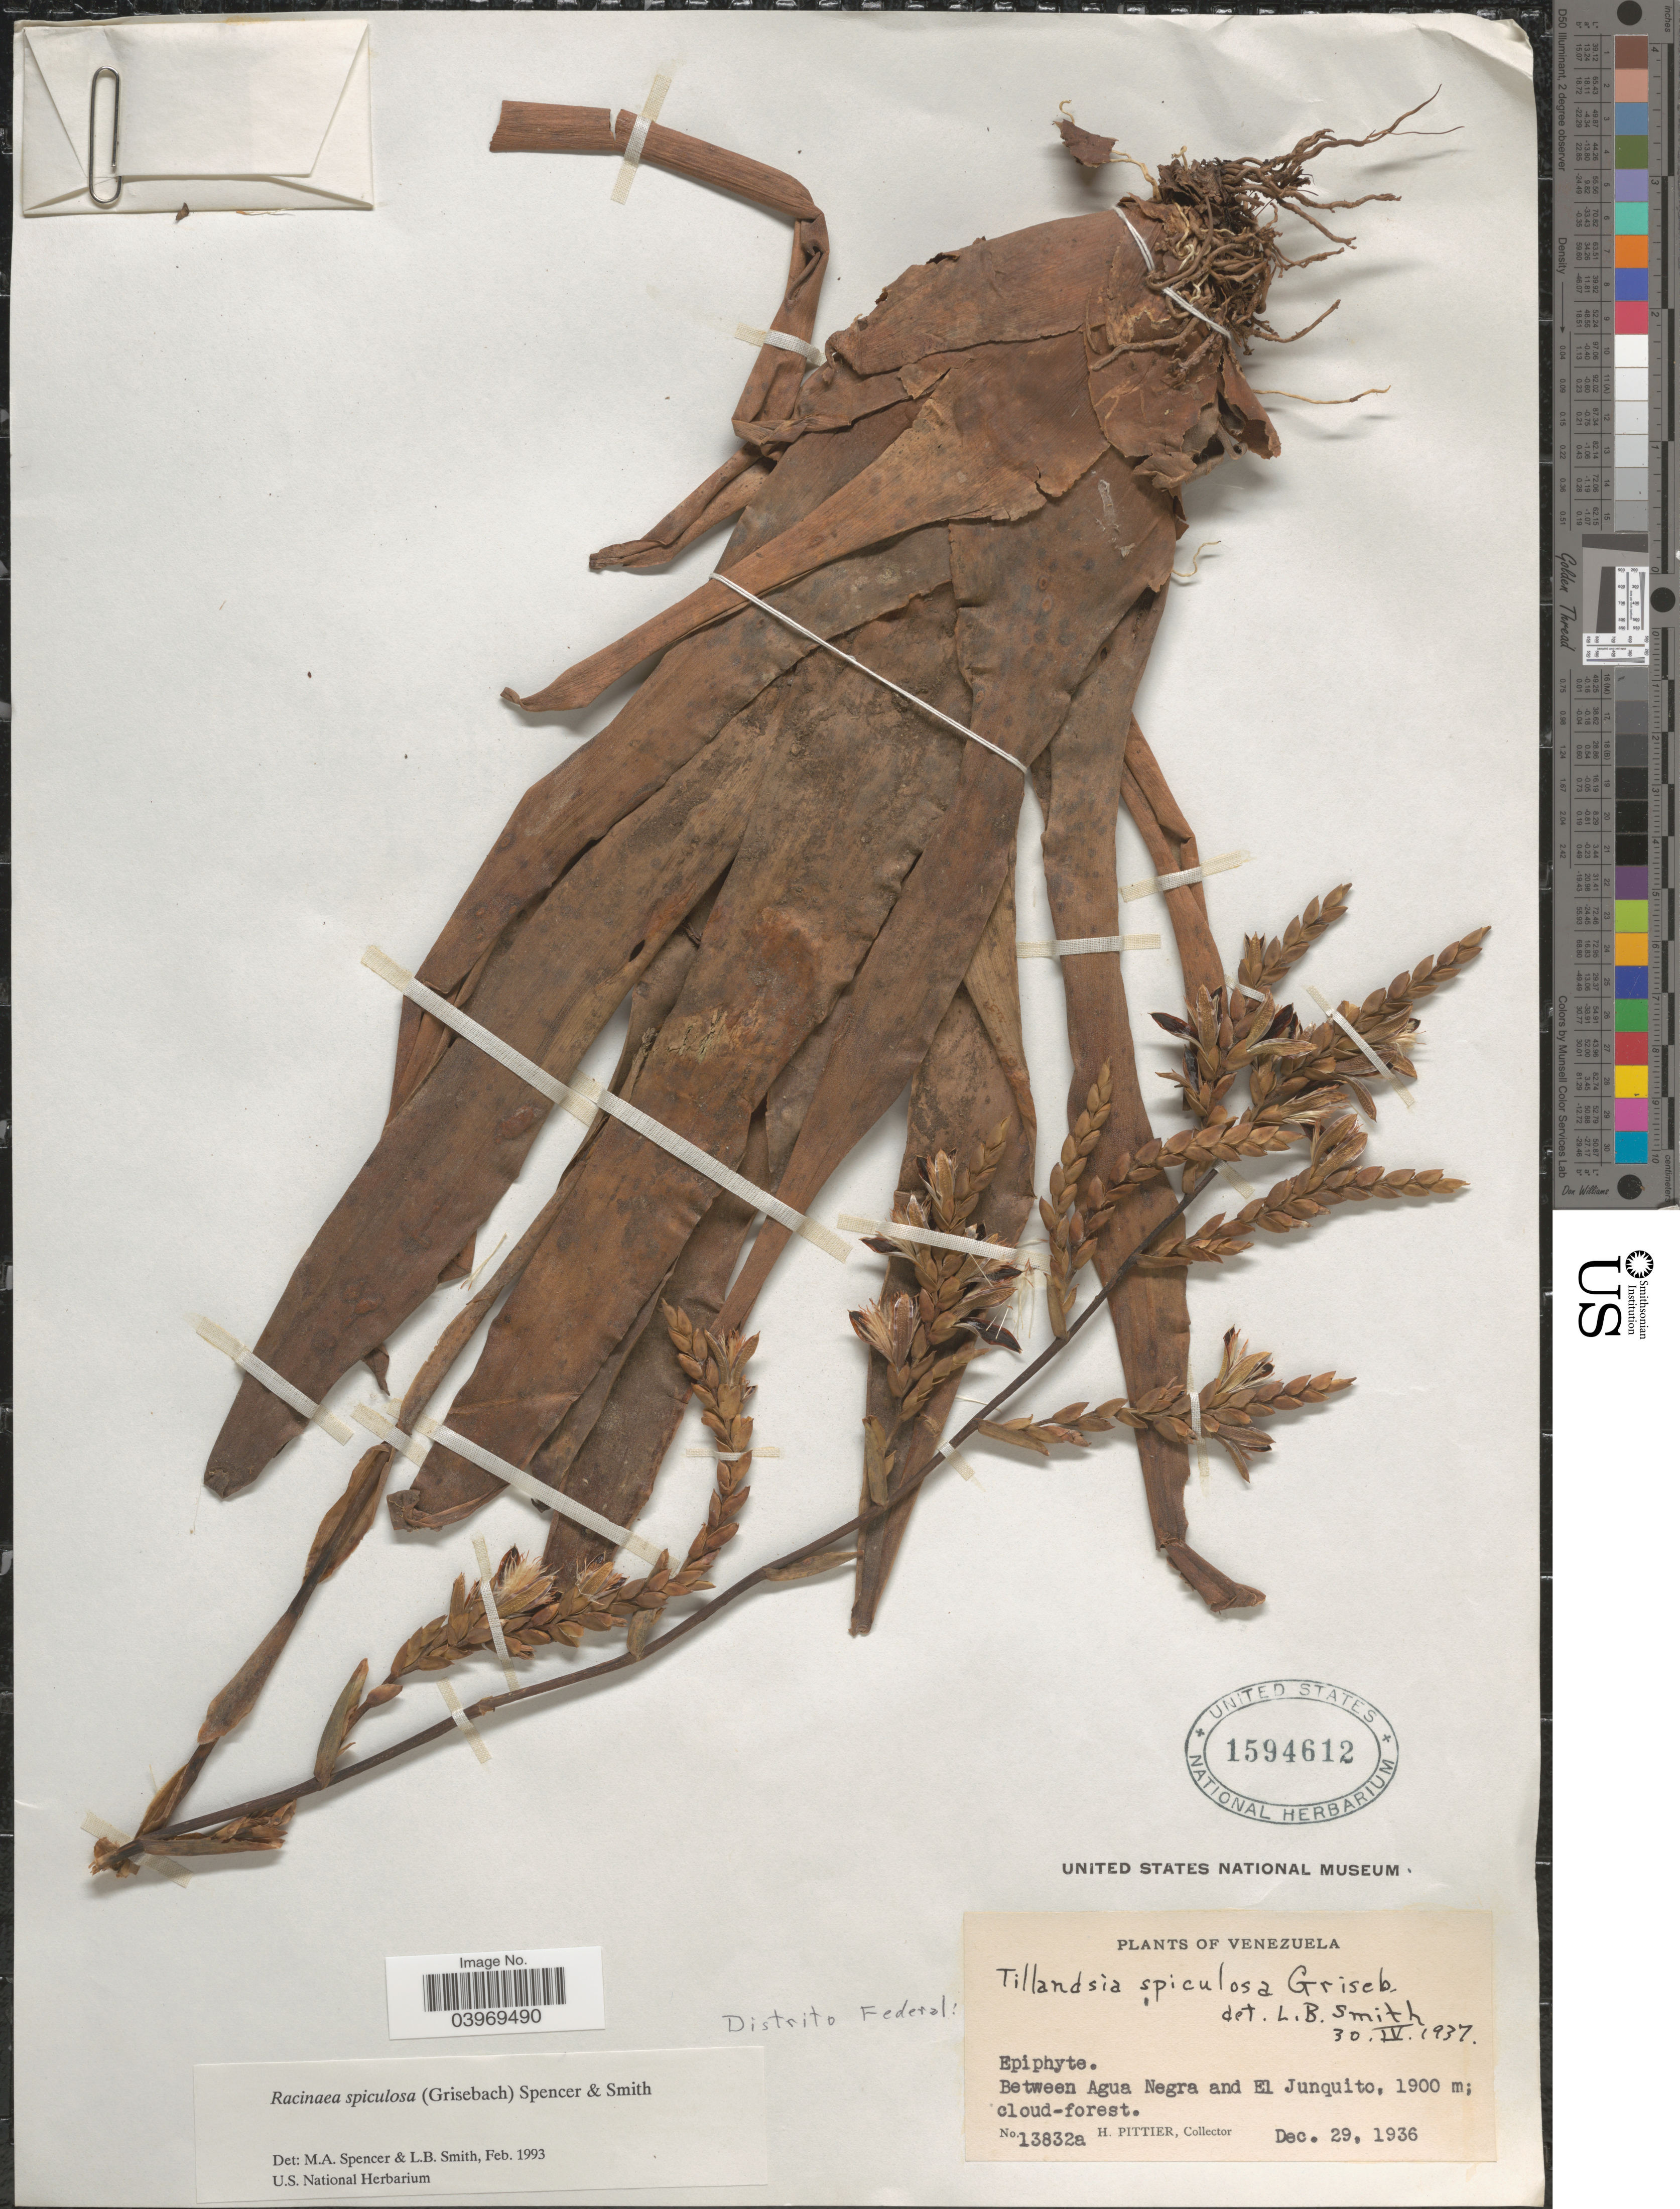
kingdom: Plantae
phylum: Tracheophyta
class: Liliopsida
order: Poales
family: Bromeliaceae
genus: Racinaea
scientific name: Racinaea spiculosa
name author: (Griseb.) M.A. Spencer & L.B. Sm.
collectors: H. F. Pittier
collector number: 13832a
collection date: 1936-12-29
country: Venezuela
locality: Distrito Federal. Between Agua Negra and El Junquito.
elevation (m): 1900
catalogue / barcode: US 1594612